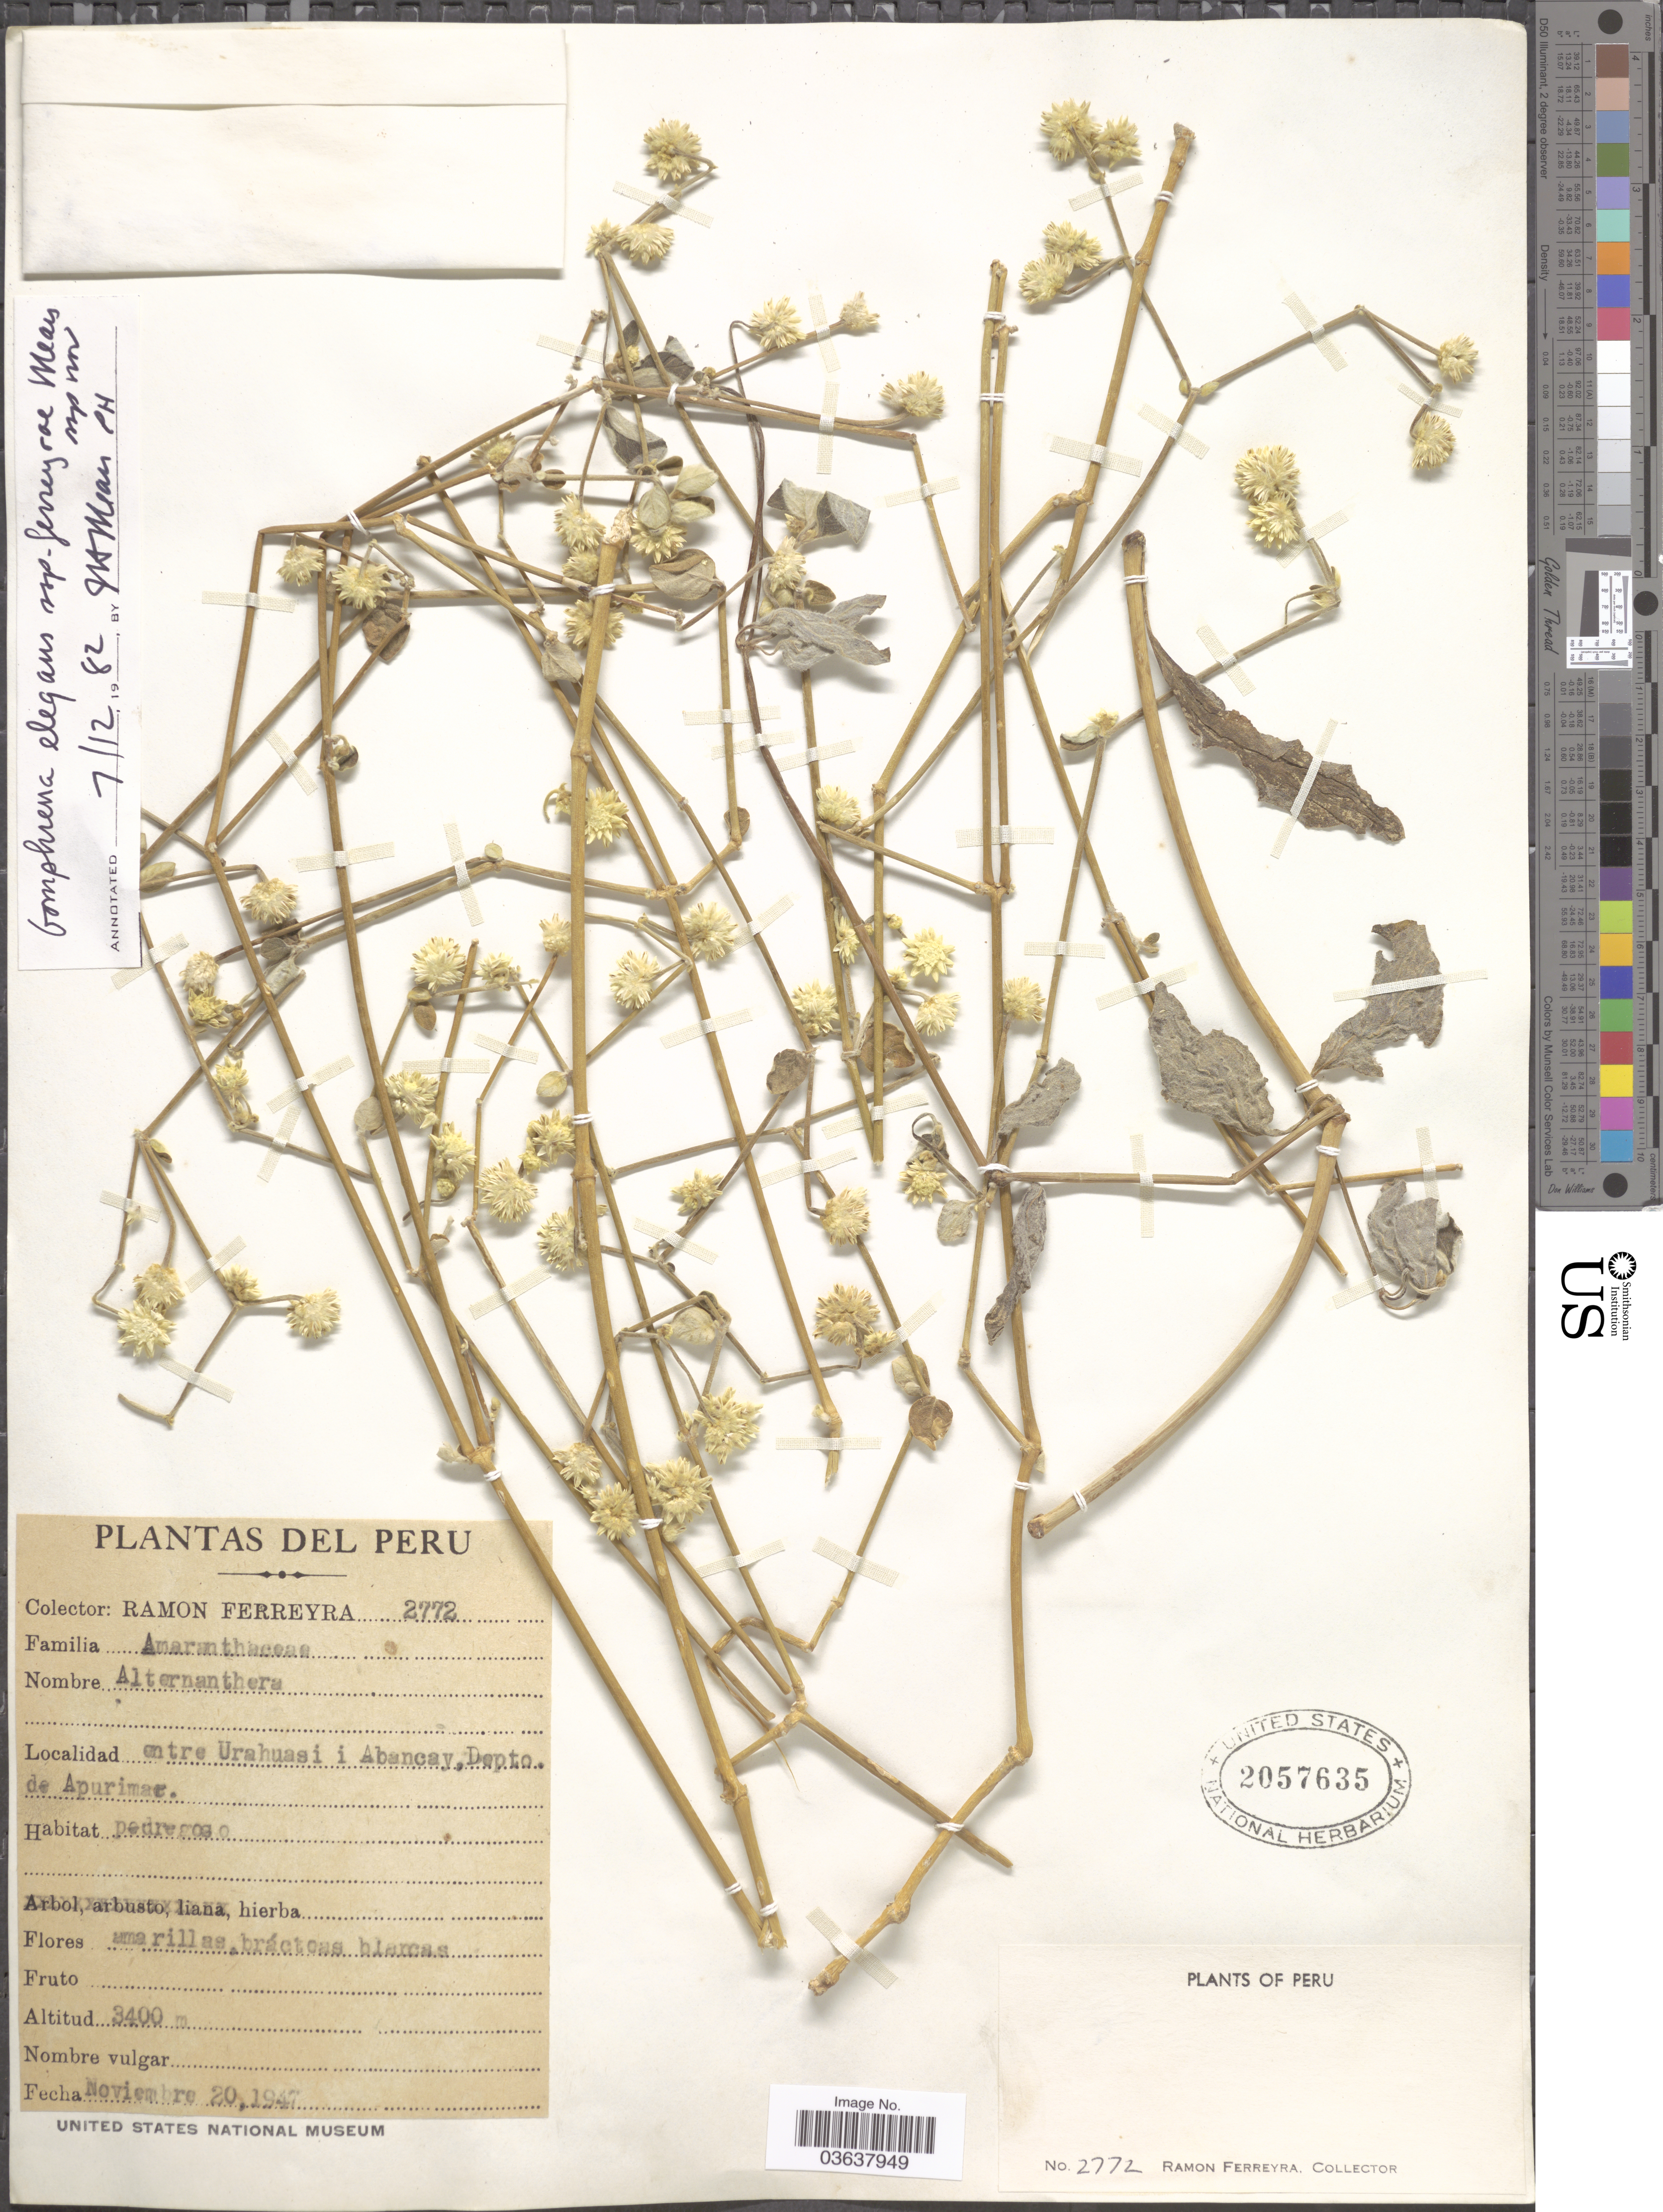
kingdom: Plantae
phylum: Tracheophyta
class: Magnoliopsida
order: Caryophyllales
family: Amaranthaceae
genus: Gomphrena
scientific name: Gomphrena elegans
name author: Mart.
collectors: R. A. Ferreyra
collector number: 2772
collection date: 1947-11-20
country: Peru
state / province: Apurímac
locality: Entre Urahuasi i Abancay, Depto. de Apurimac.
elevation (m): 3400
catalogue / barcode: US 2057635